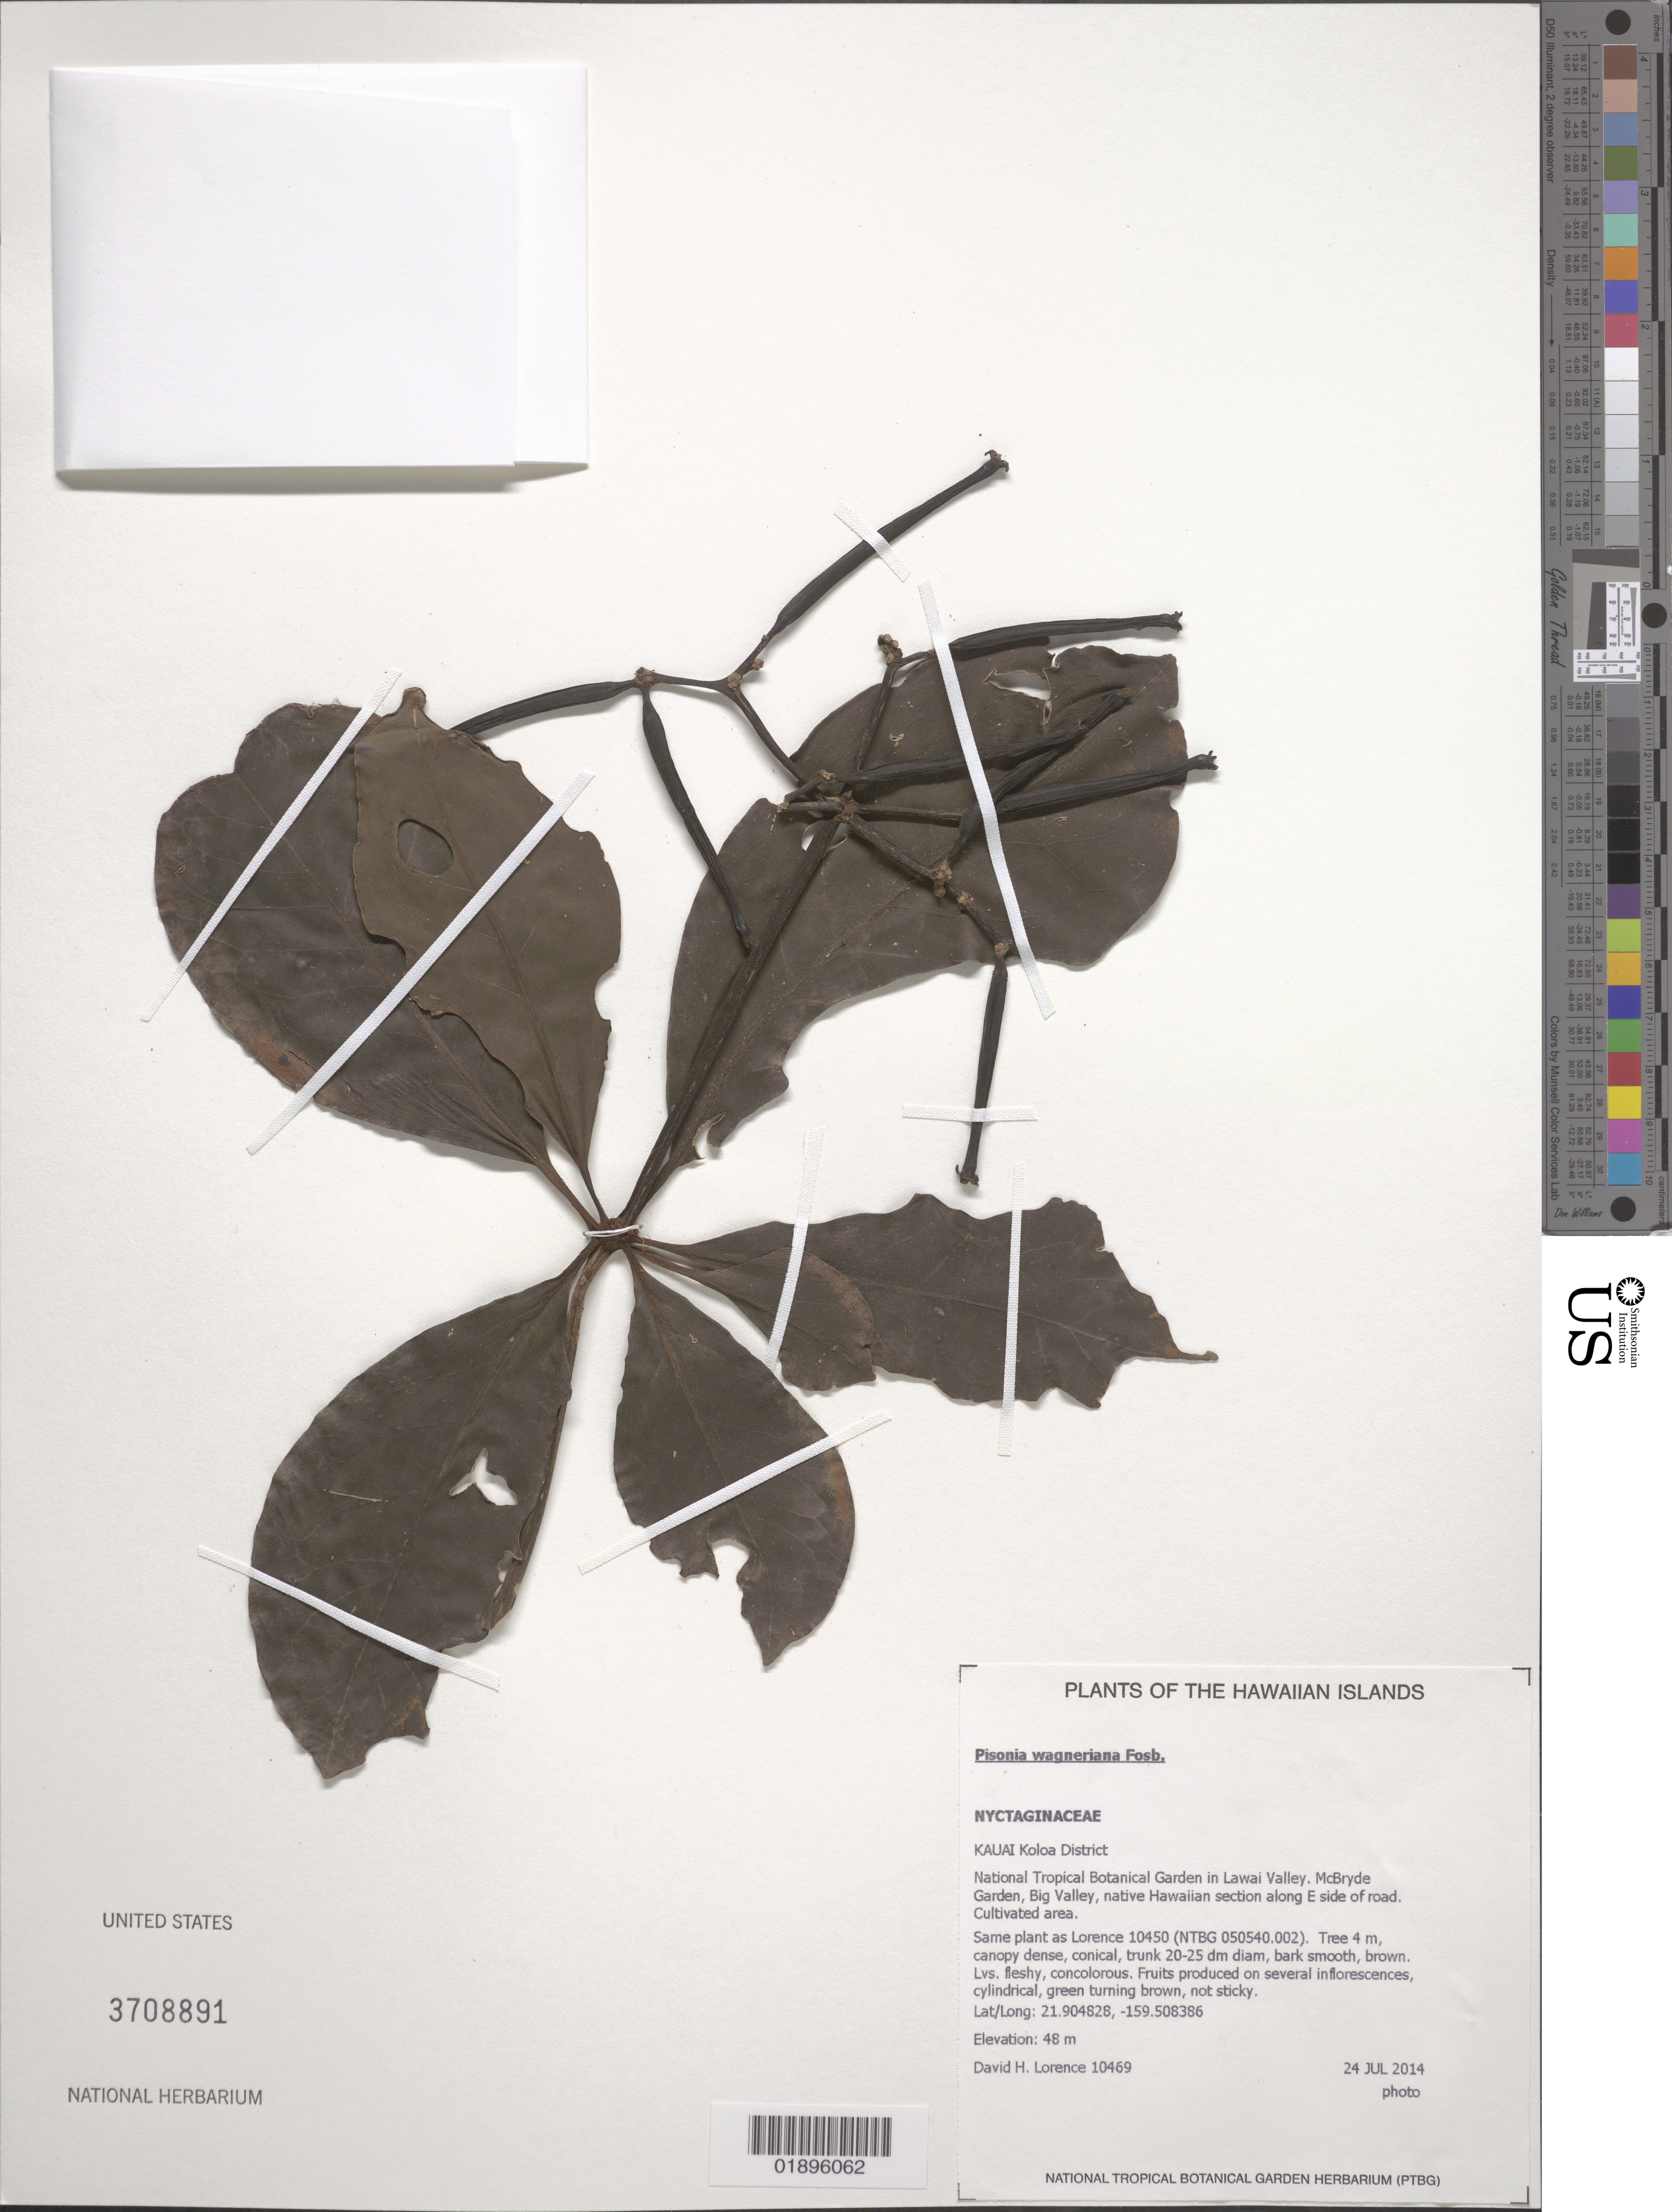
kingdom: Plantae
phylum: Tracheophyta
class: Magnoliopsida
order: Caryophyllales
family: Nyctaginaceae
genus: Ceodes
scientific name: Ceodes wagneriana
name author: (Fosberg) Rossetto & Caraballo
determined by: Wagner, W. L., (BOT), Smithsonian Institution - National Museum of Natural History (UNITED STATES)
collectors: D. Lorence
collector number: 10469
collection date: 2014-07-24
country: United States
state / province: Hawaii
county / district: Kauai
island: Kaua'i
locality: Koloa District, National Tropical Botanical Garden in Lawai Valley, McBryde Garden, Big Valley, native Hawaiian section along E side of road.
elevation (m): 48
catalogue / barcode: US 3708891